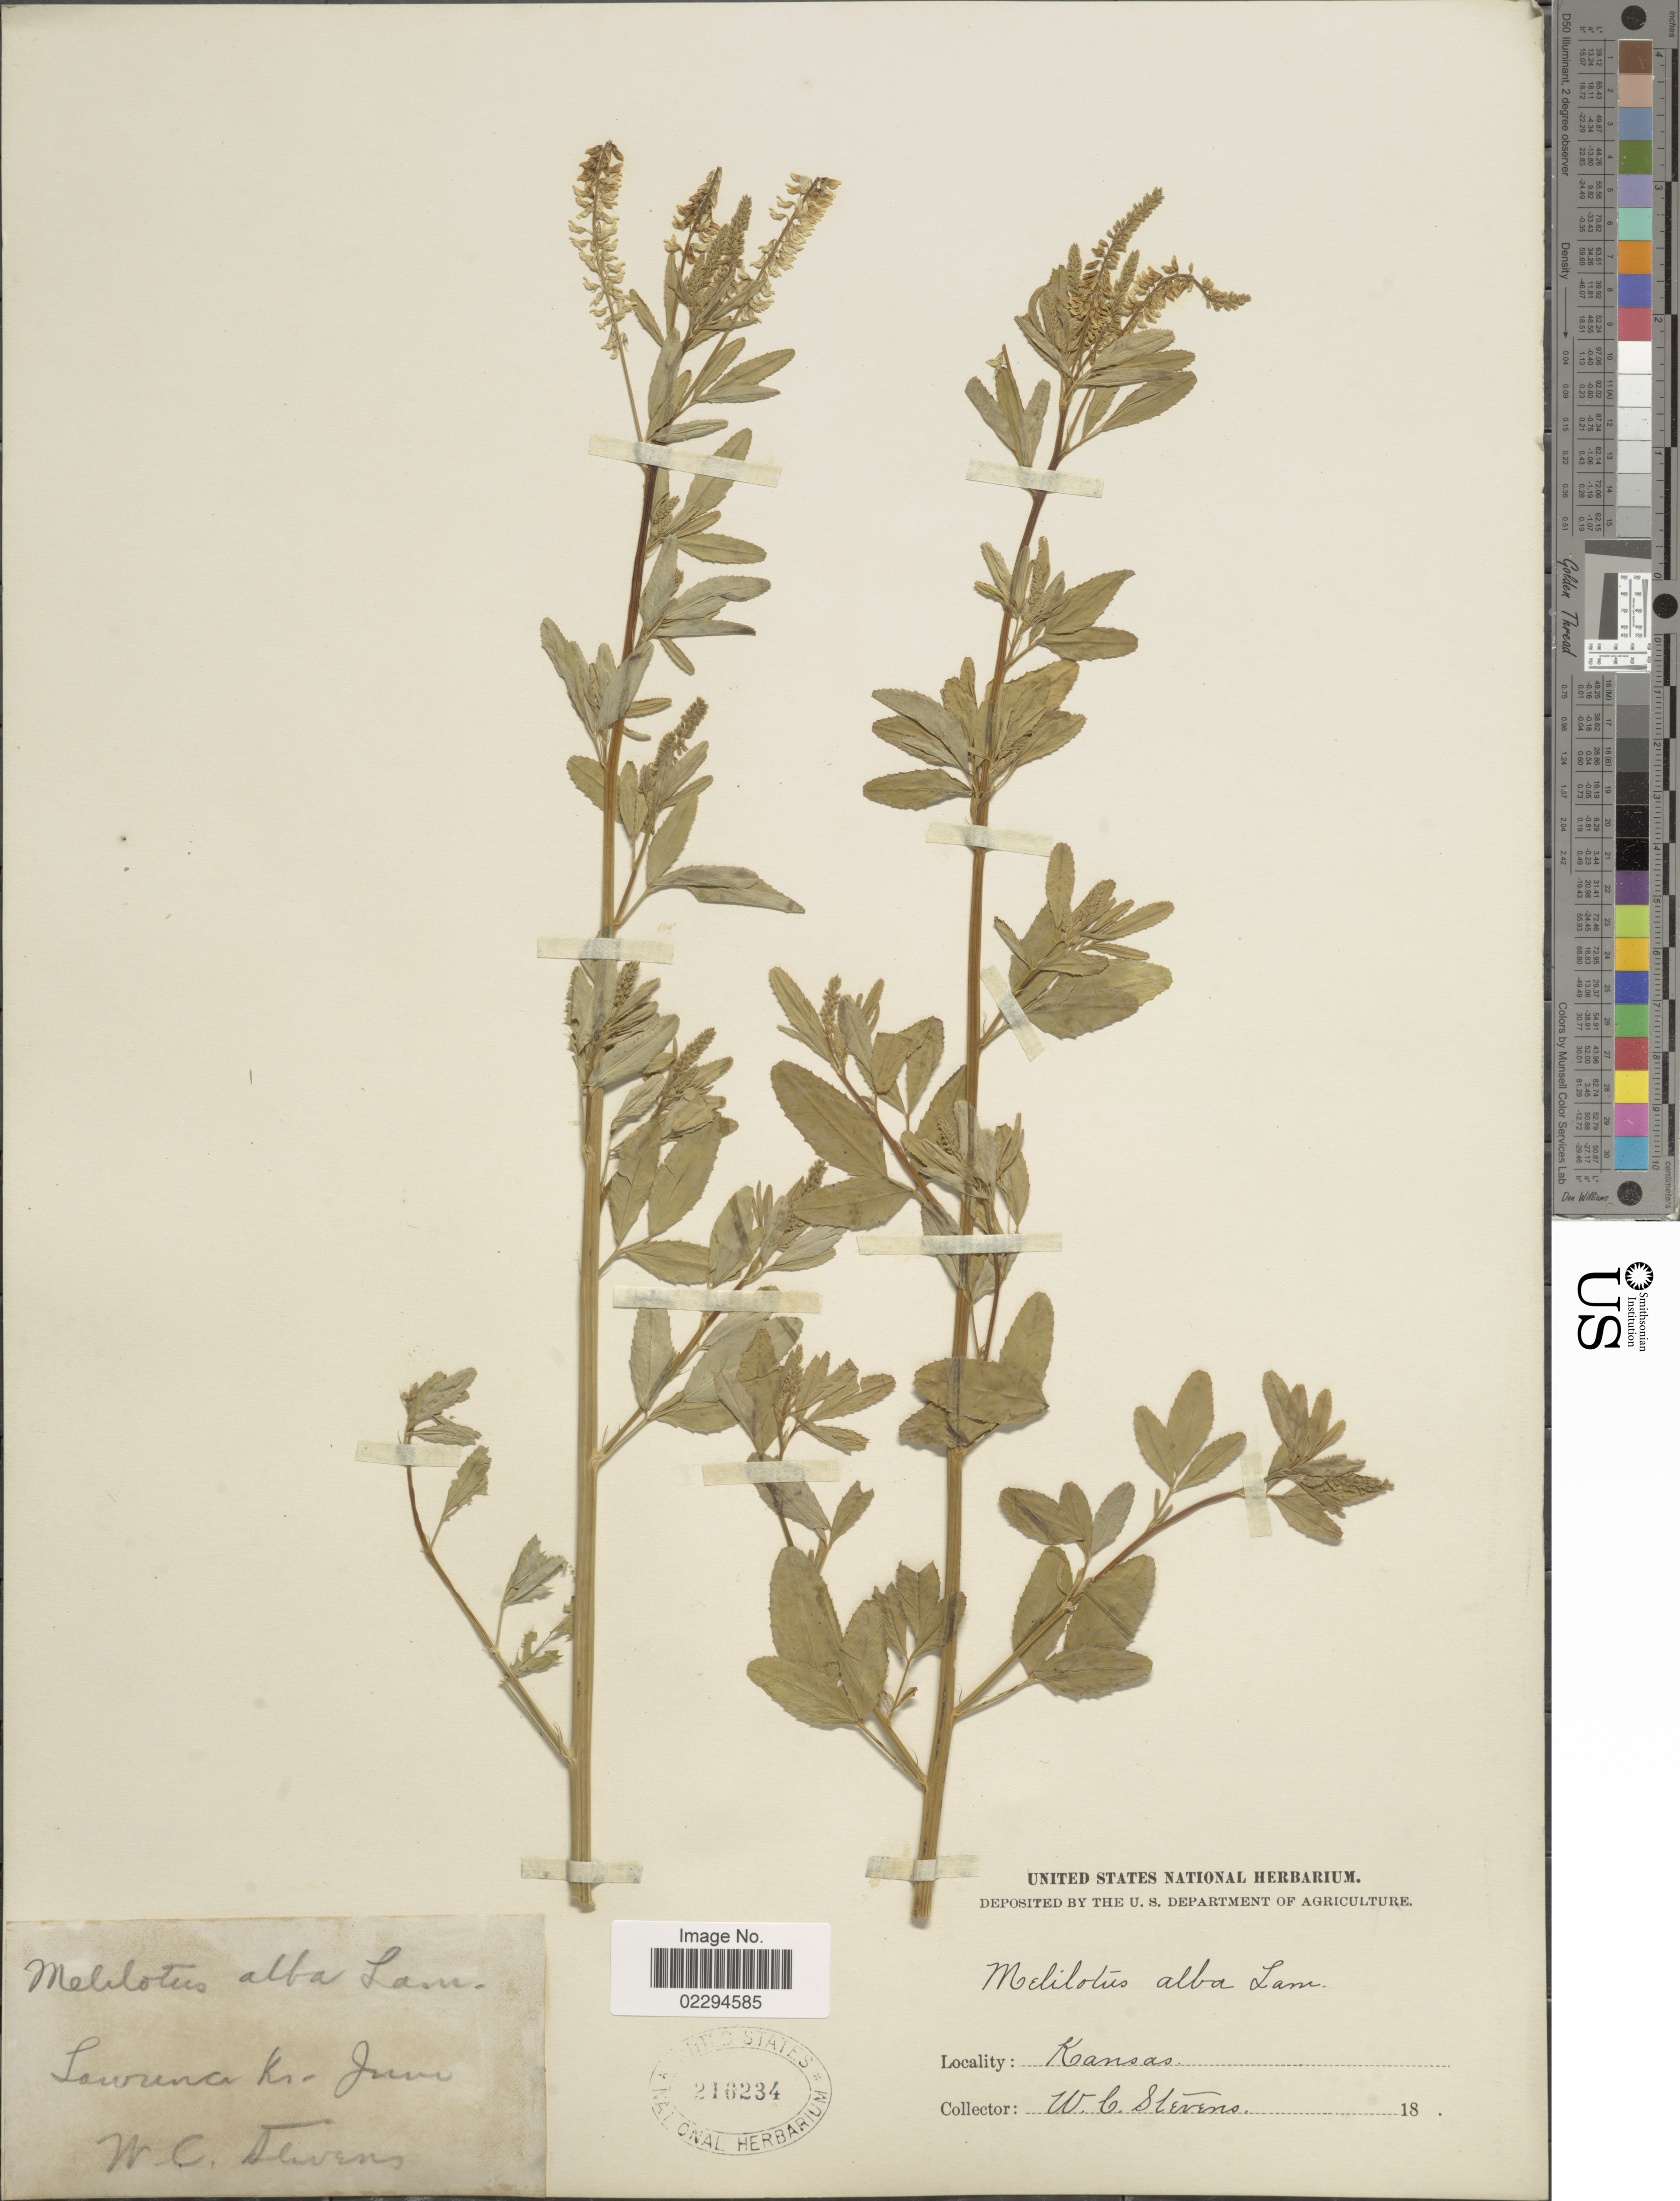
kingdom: Plantae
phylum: Tracheophyta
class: Magnoliopsida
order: Fabales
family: Fabaceae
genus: Melilotus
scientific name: Melilotus albus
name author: Medik.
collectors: W. C. Stevens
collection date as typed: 18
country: United States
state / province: Kansas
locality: Lawrence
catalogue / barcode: US 216234